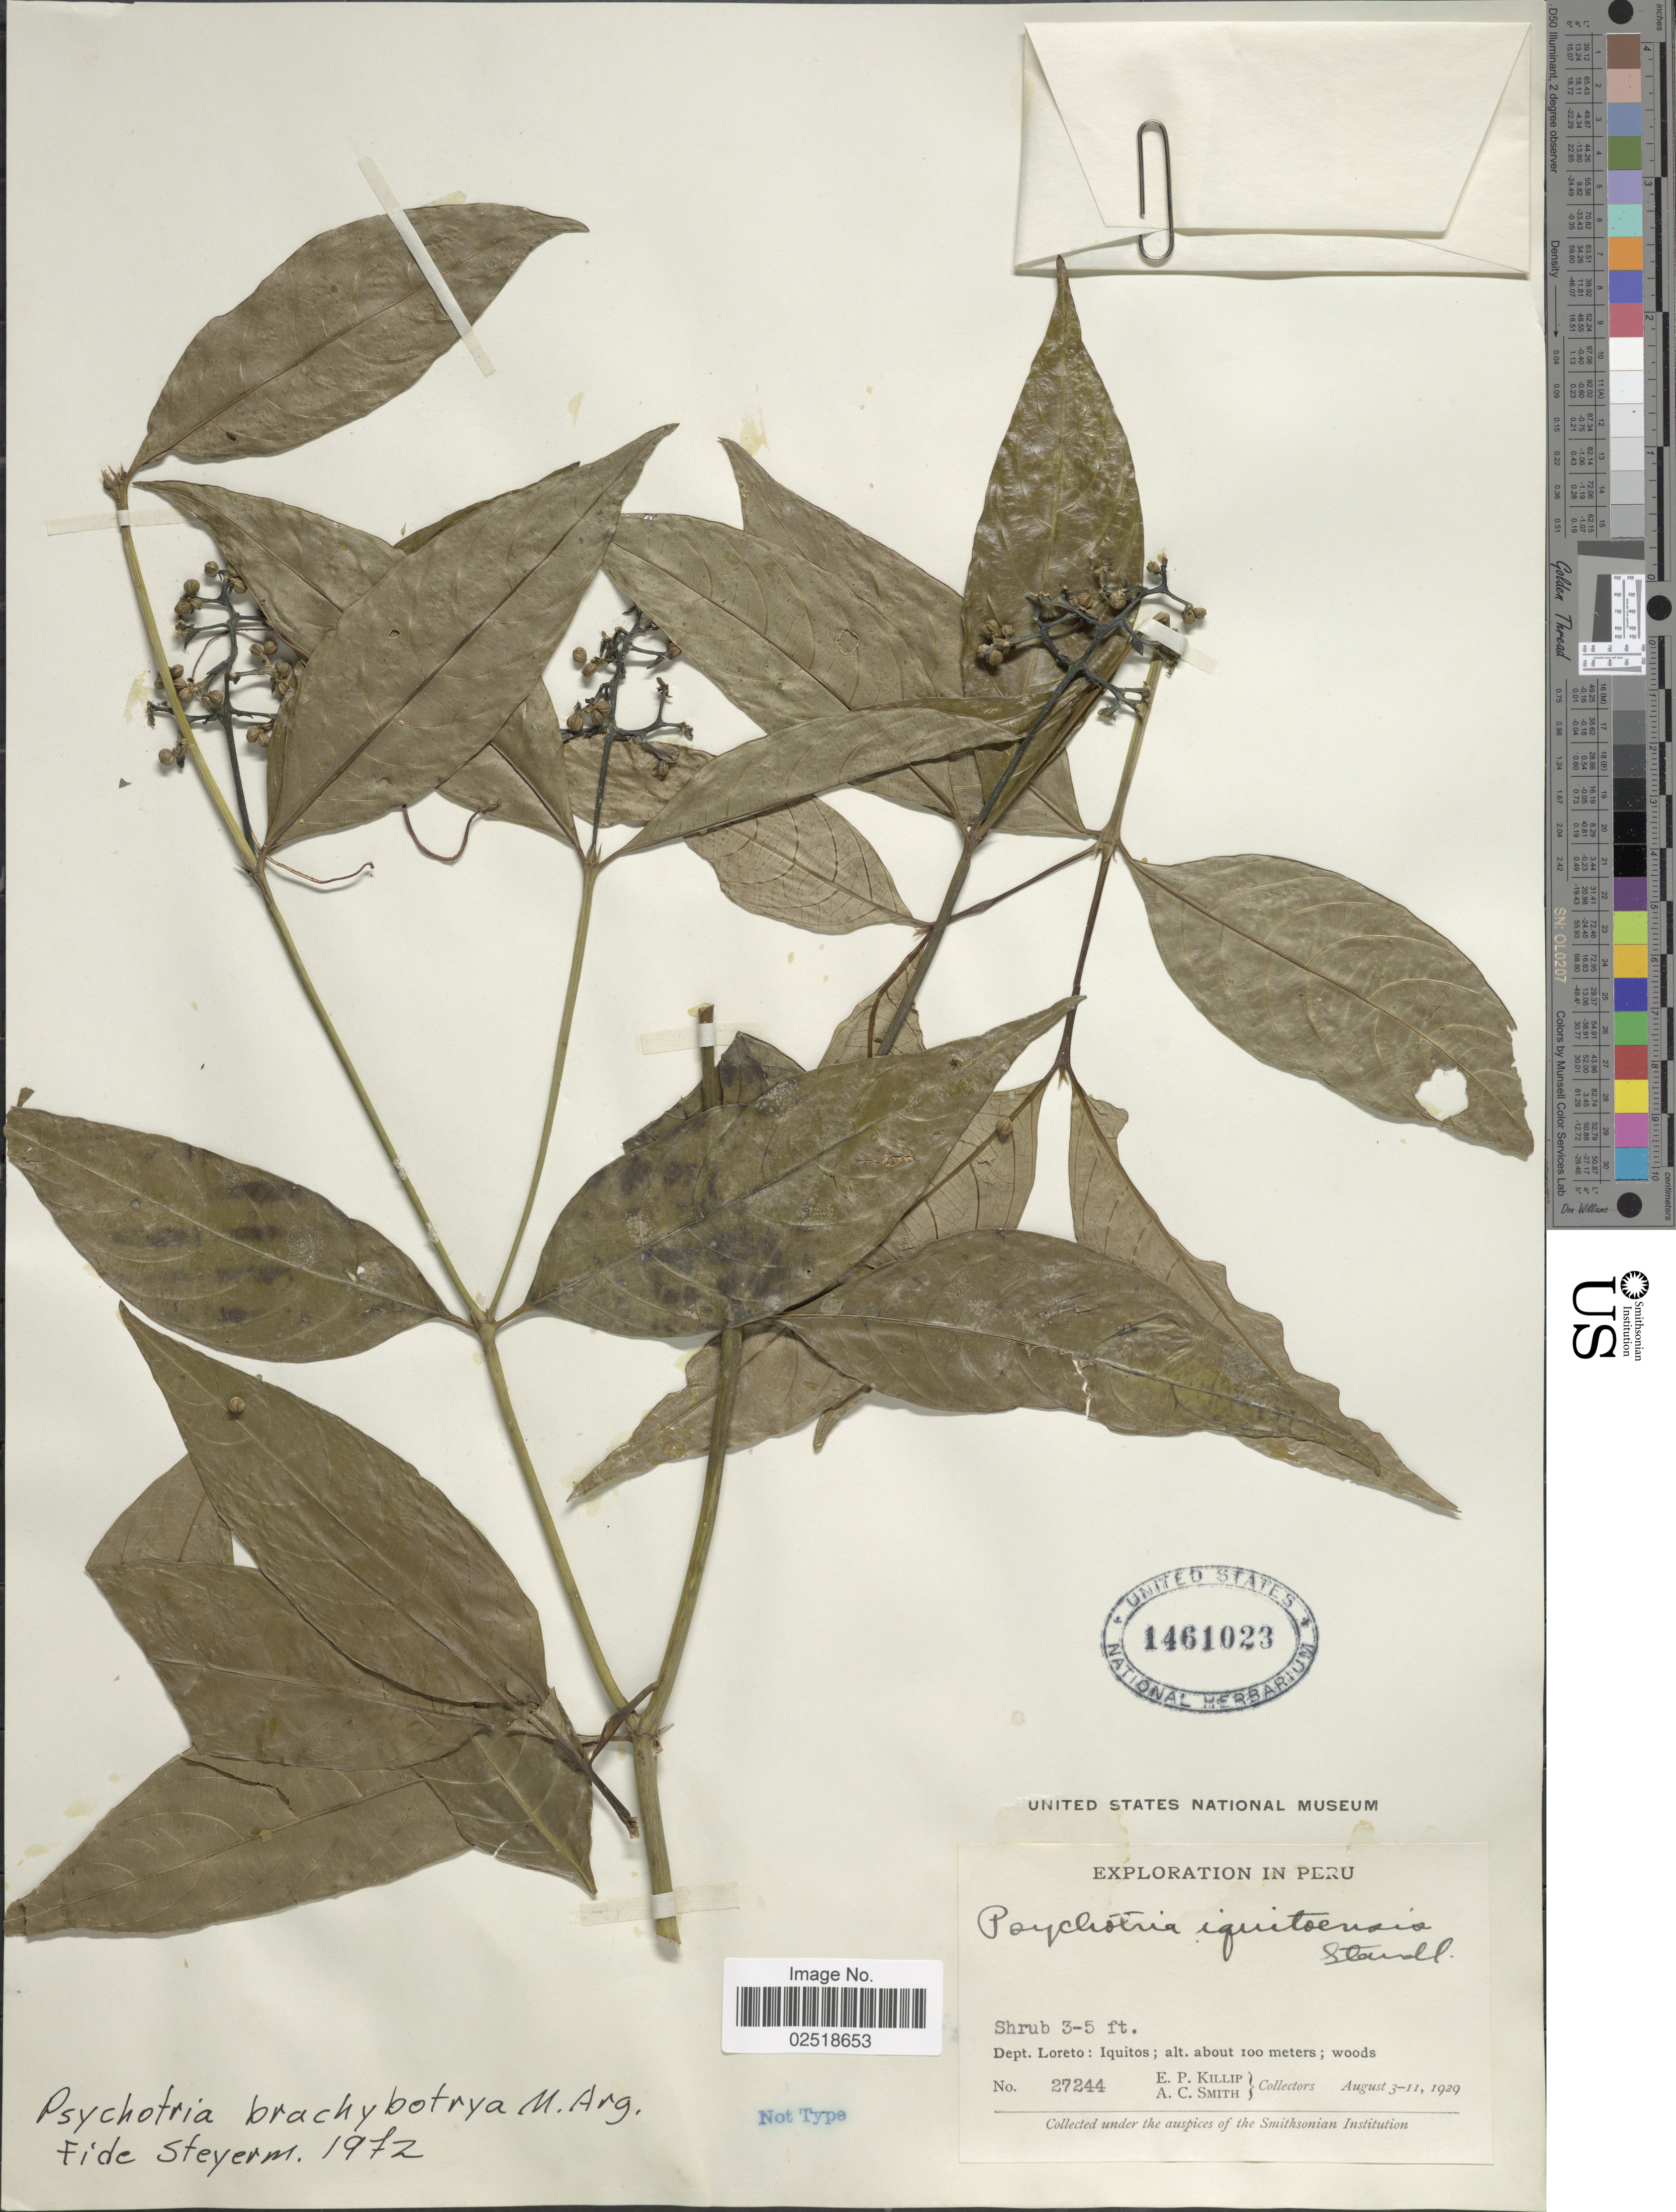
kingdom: Plantae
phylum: Tracheophyta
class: Magnoliopsida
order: Gentianales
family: Rubiaceae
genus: Psychotria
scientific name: Psychotria brachybotrya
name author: Müll. Arg.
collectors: E. P. Killip & A. C. Smith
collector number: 27244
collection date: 1929-08-03/1929-10-11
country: Peru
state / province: Loreto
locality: Dept. Loreto: Iquitos; woods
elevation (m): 100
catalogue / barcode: US 1461023